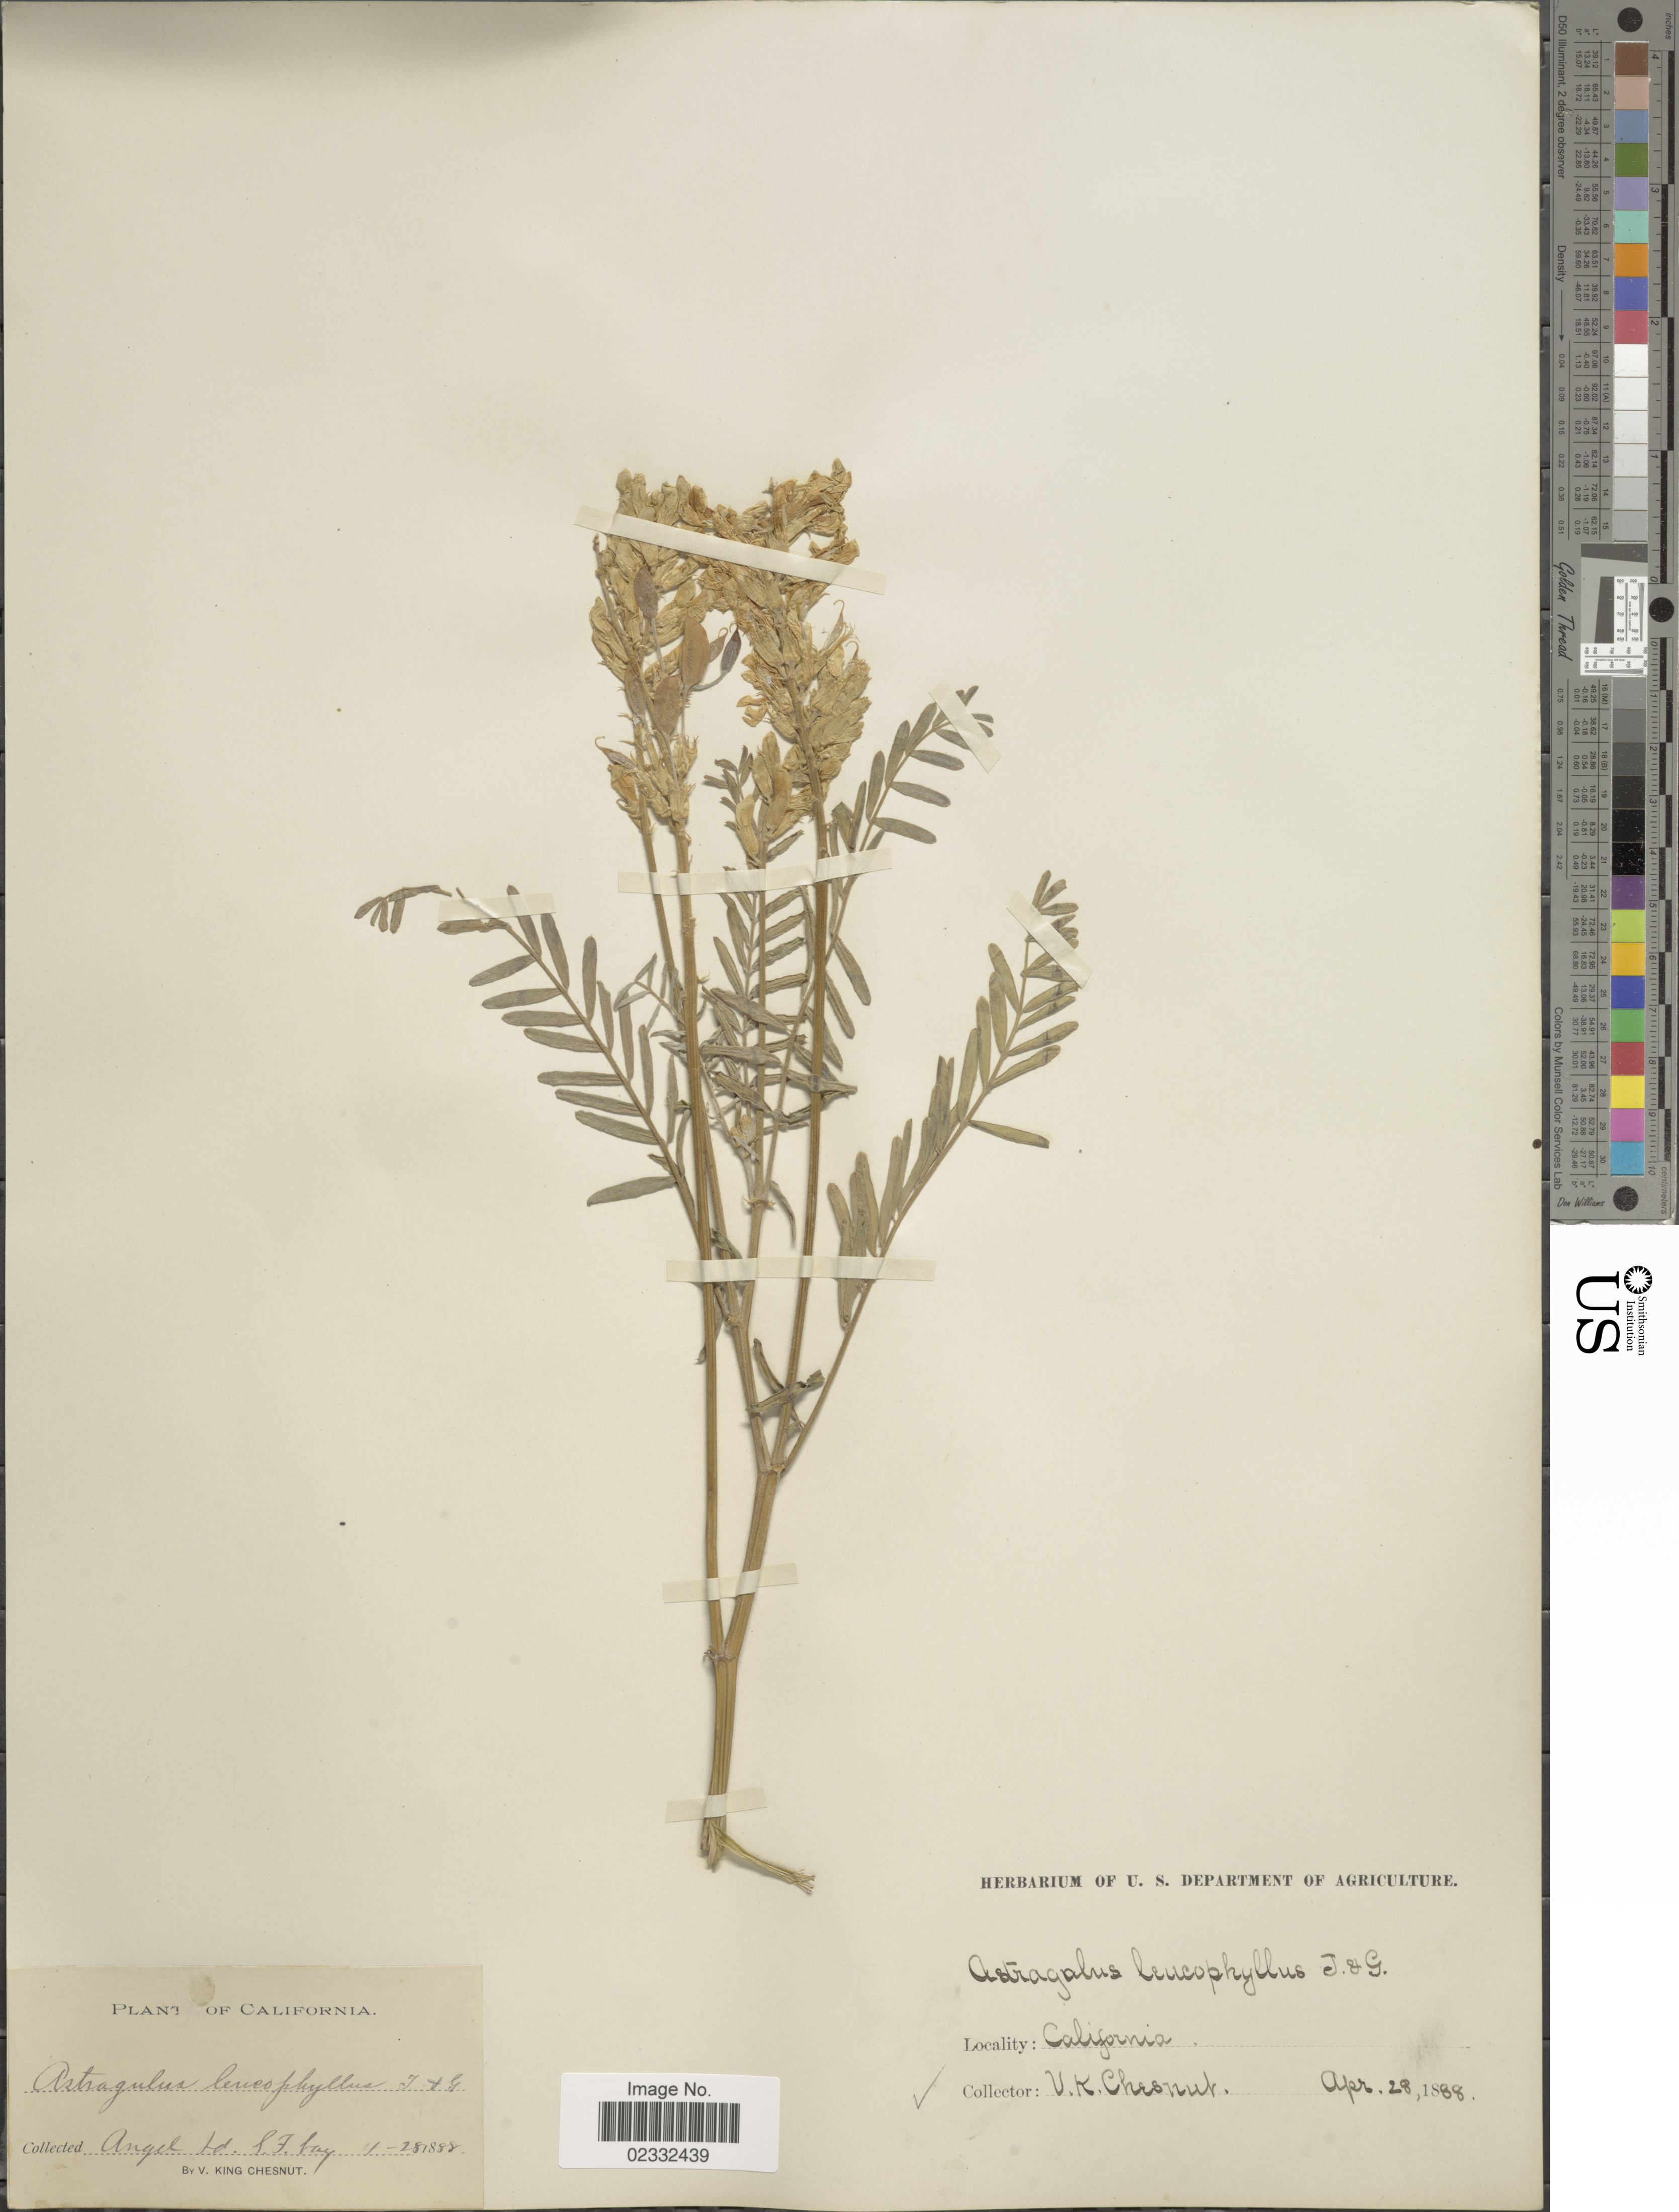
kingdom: Plantae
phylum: Tracheophyta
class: Magnoliopsida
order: Fabales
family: Fabaceae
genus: Astragalus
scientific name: Astragalus leucophyllus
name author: Torr. & A. Gray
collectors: V. Chesnut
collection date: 1888-04-28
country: United States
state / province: California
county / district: San Francisco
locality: California. Angel Id. S.F. bay.